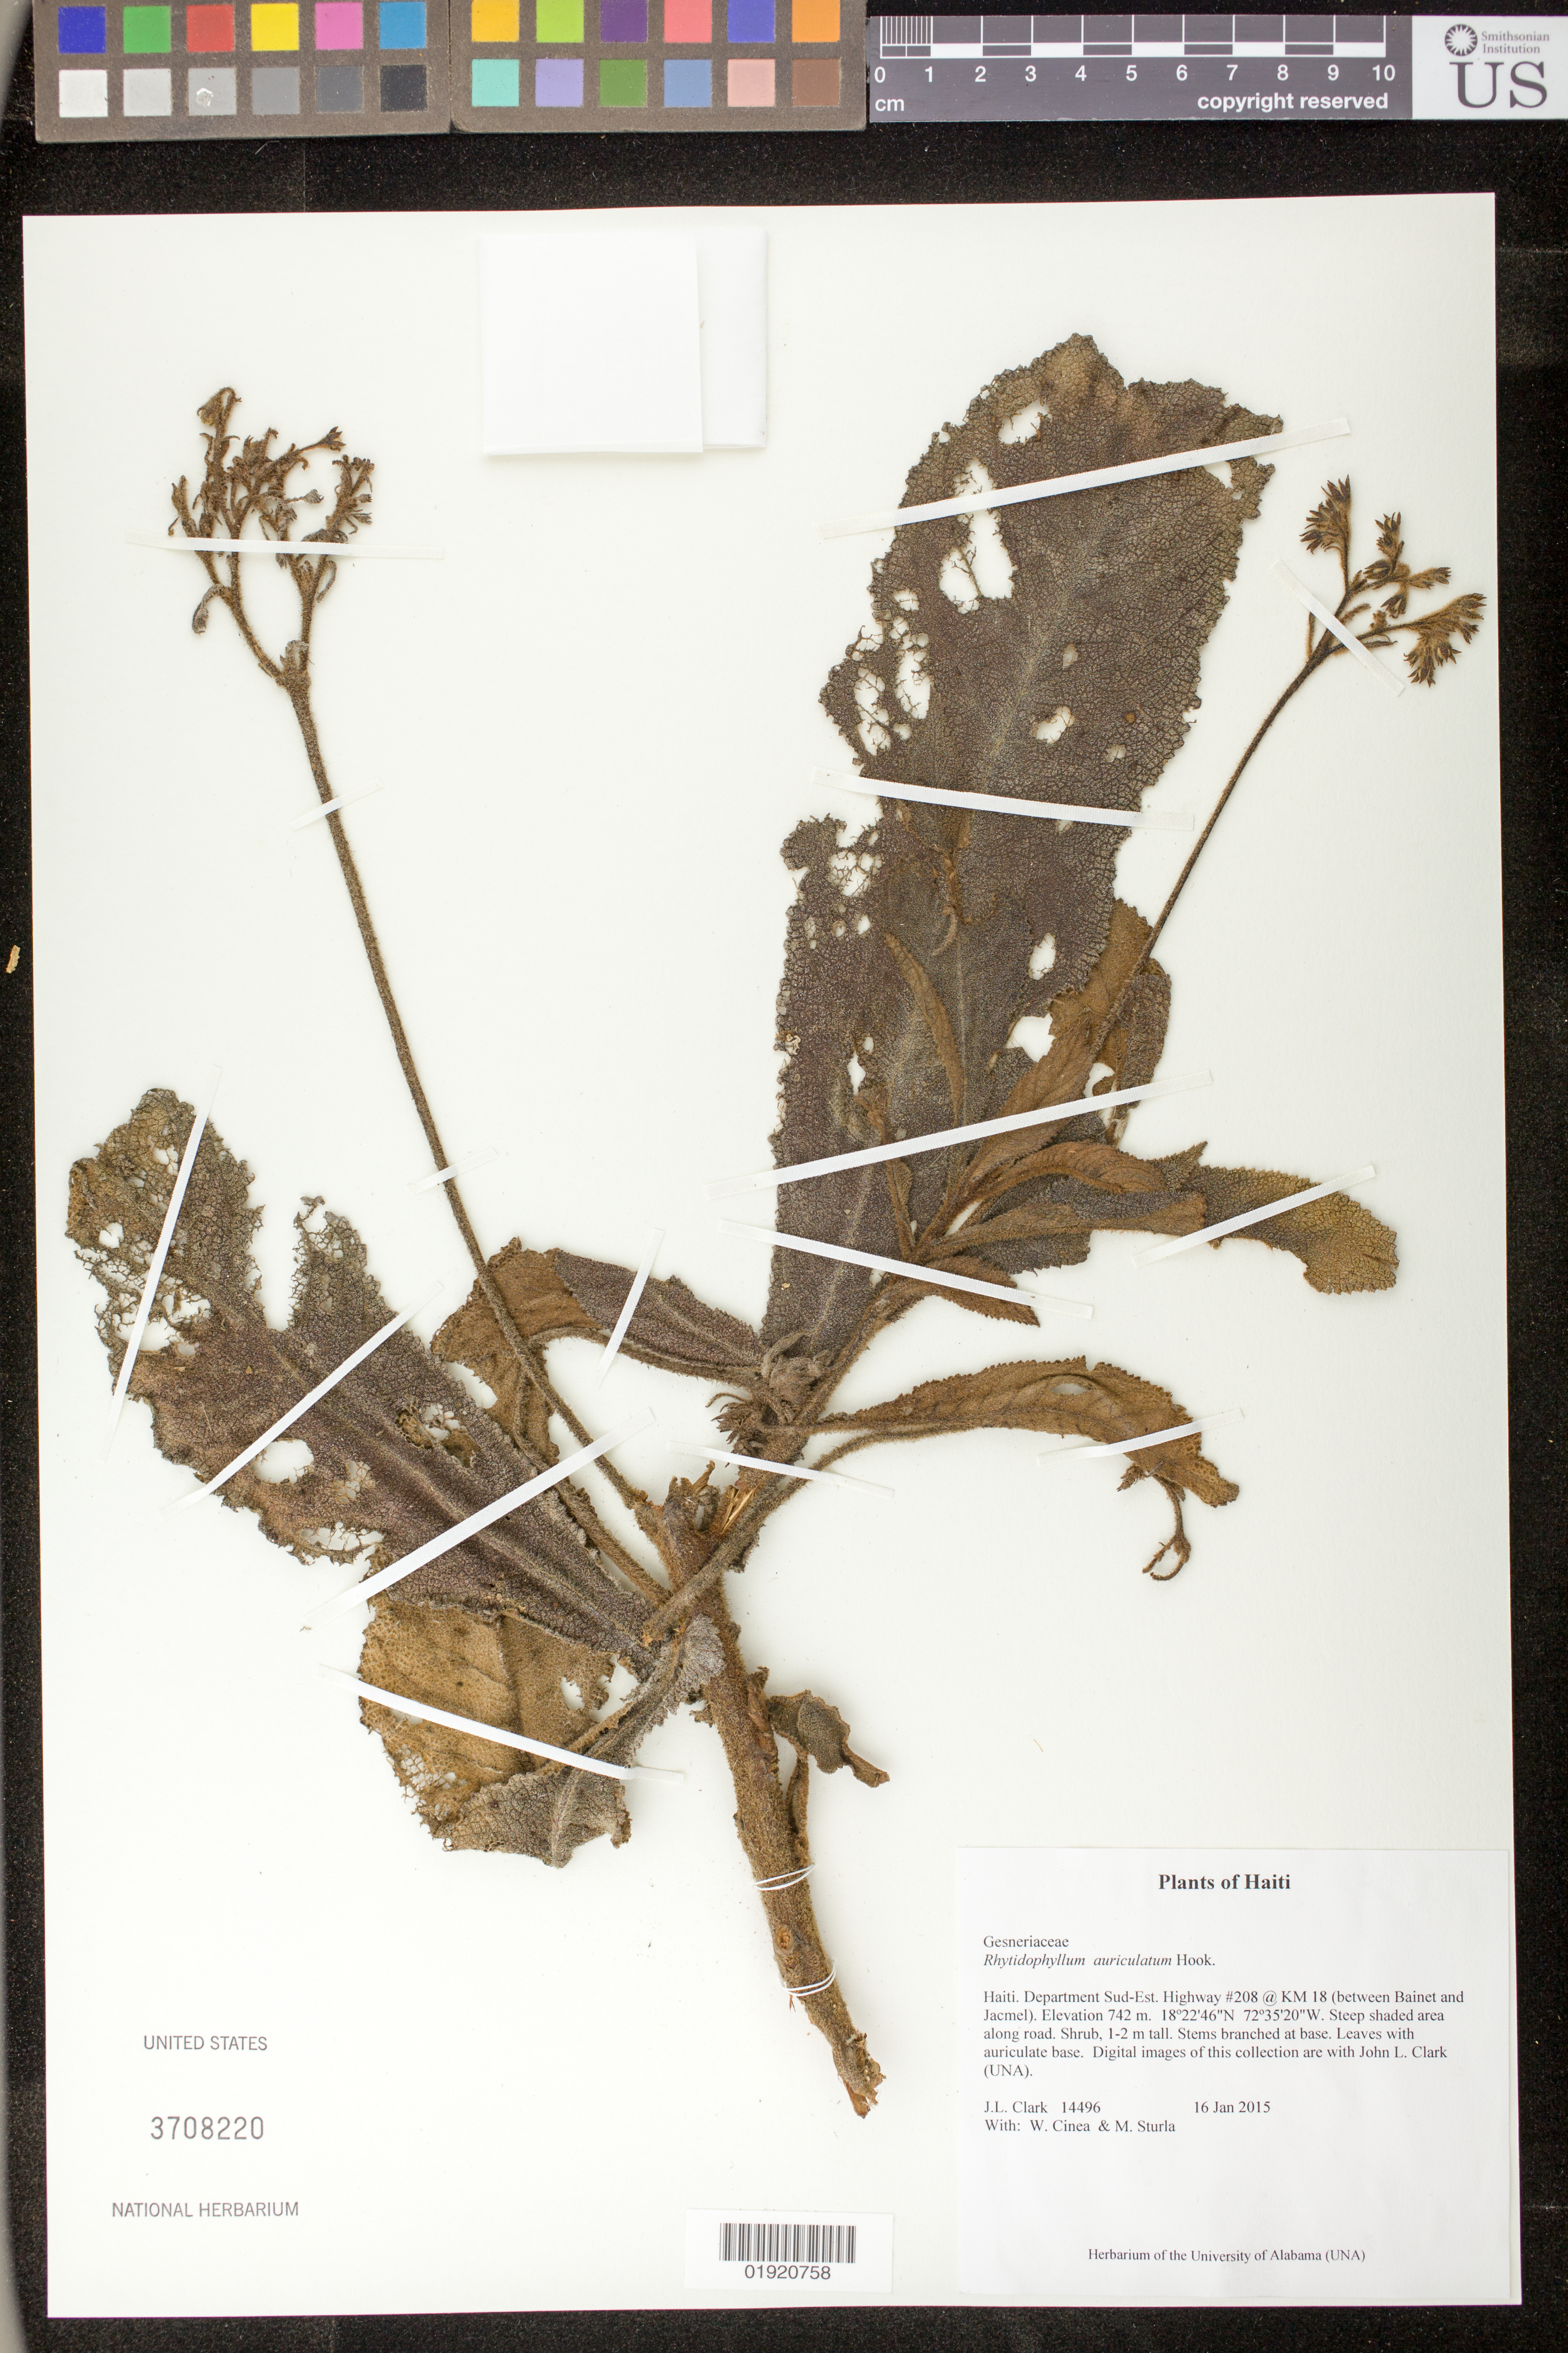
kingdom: Plantae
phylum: Tracheophyta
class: Magnoliopsida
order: Lamiales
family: Gesneriaceae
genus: Rhytidophyllum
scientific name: Rhytidophyllum auriculatum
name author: Hook.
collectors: J. L. Clark, W. Cinea & M. Sturla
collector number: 14496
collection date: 2015-01-16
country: Haiti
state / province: Sud-Est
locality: Haiti. Department Sud-Est. Highway #208 @ KM 18 (between Bainet and Jacmel).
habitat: Steep shaded area along road.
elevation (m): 742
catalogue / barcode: US 3708220